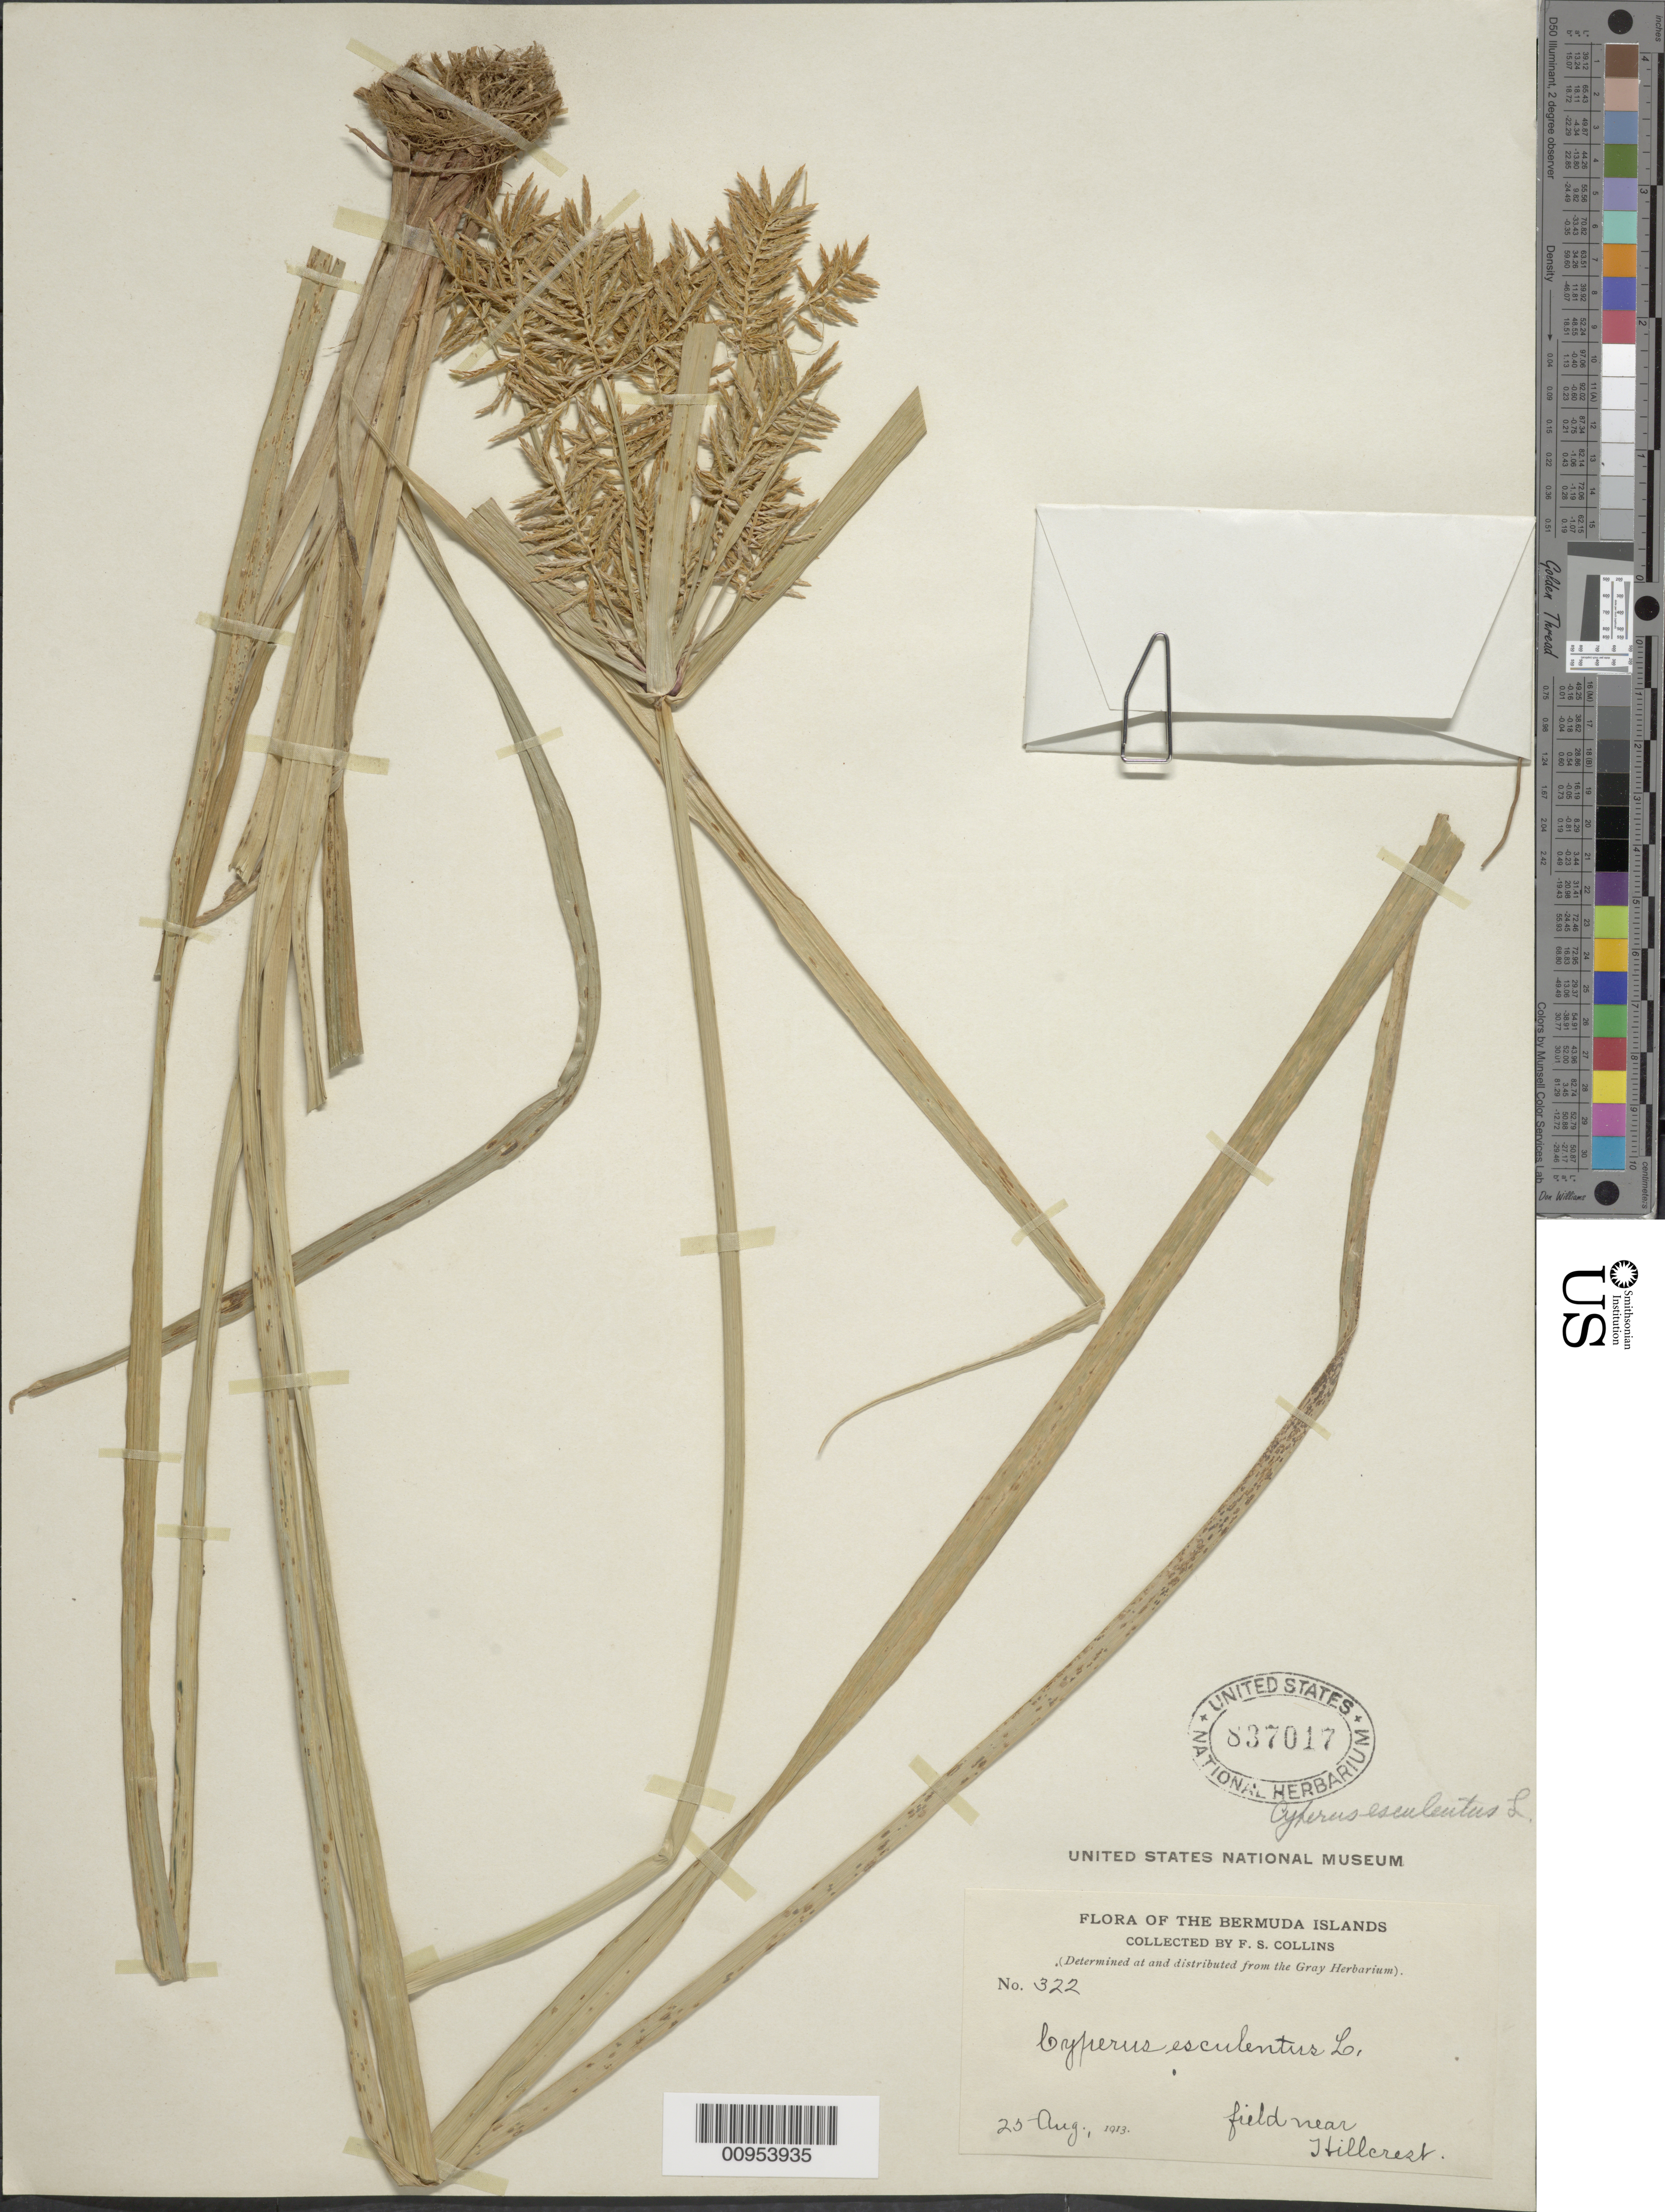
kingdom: Plantae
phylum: Tracheophyta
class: Liliopsida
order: Poales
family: Cyperaceae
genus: Cyperus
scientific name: Cyperus esculentus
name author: L.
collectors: F. Collins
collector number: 322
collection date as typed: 25 aug 1913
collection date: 1913-08-25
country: Bermuda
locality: field near Hillcrest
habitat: Field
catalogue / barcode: US 837017